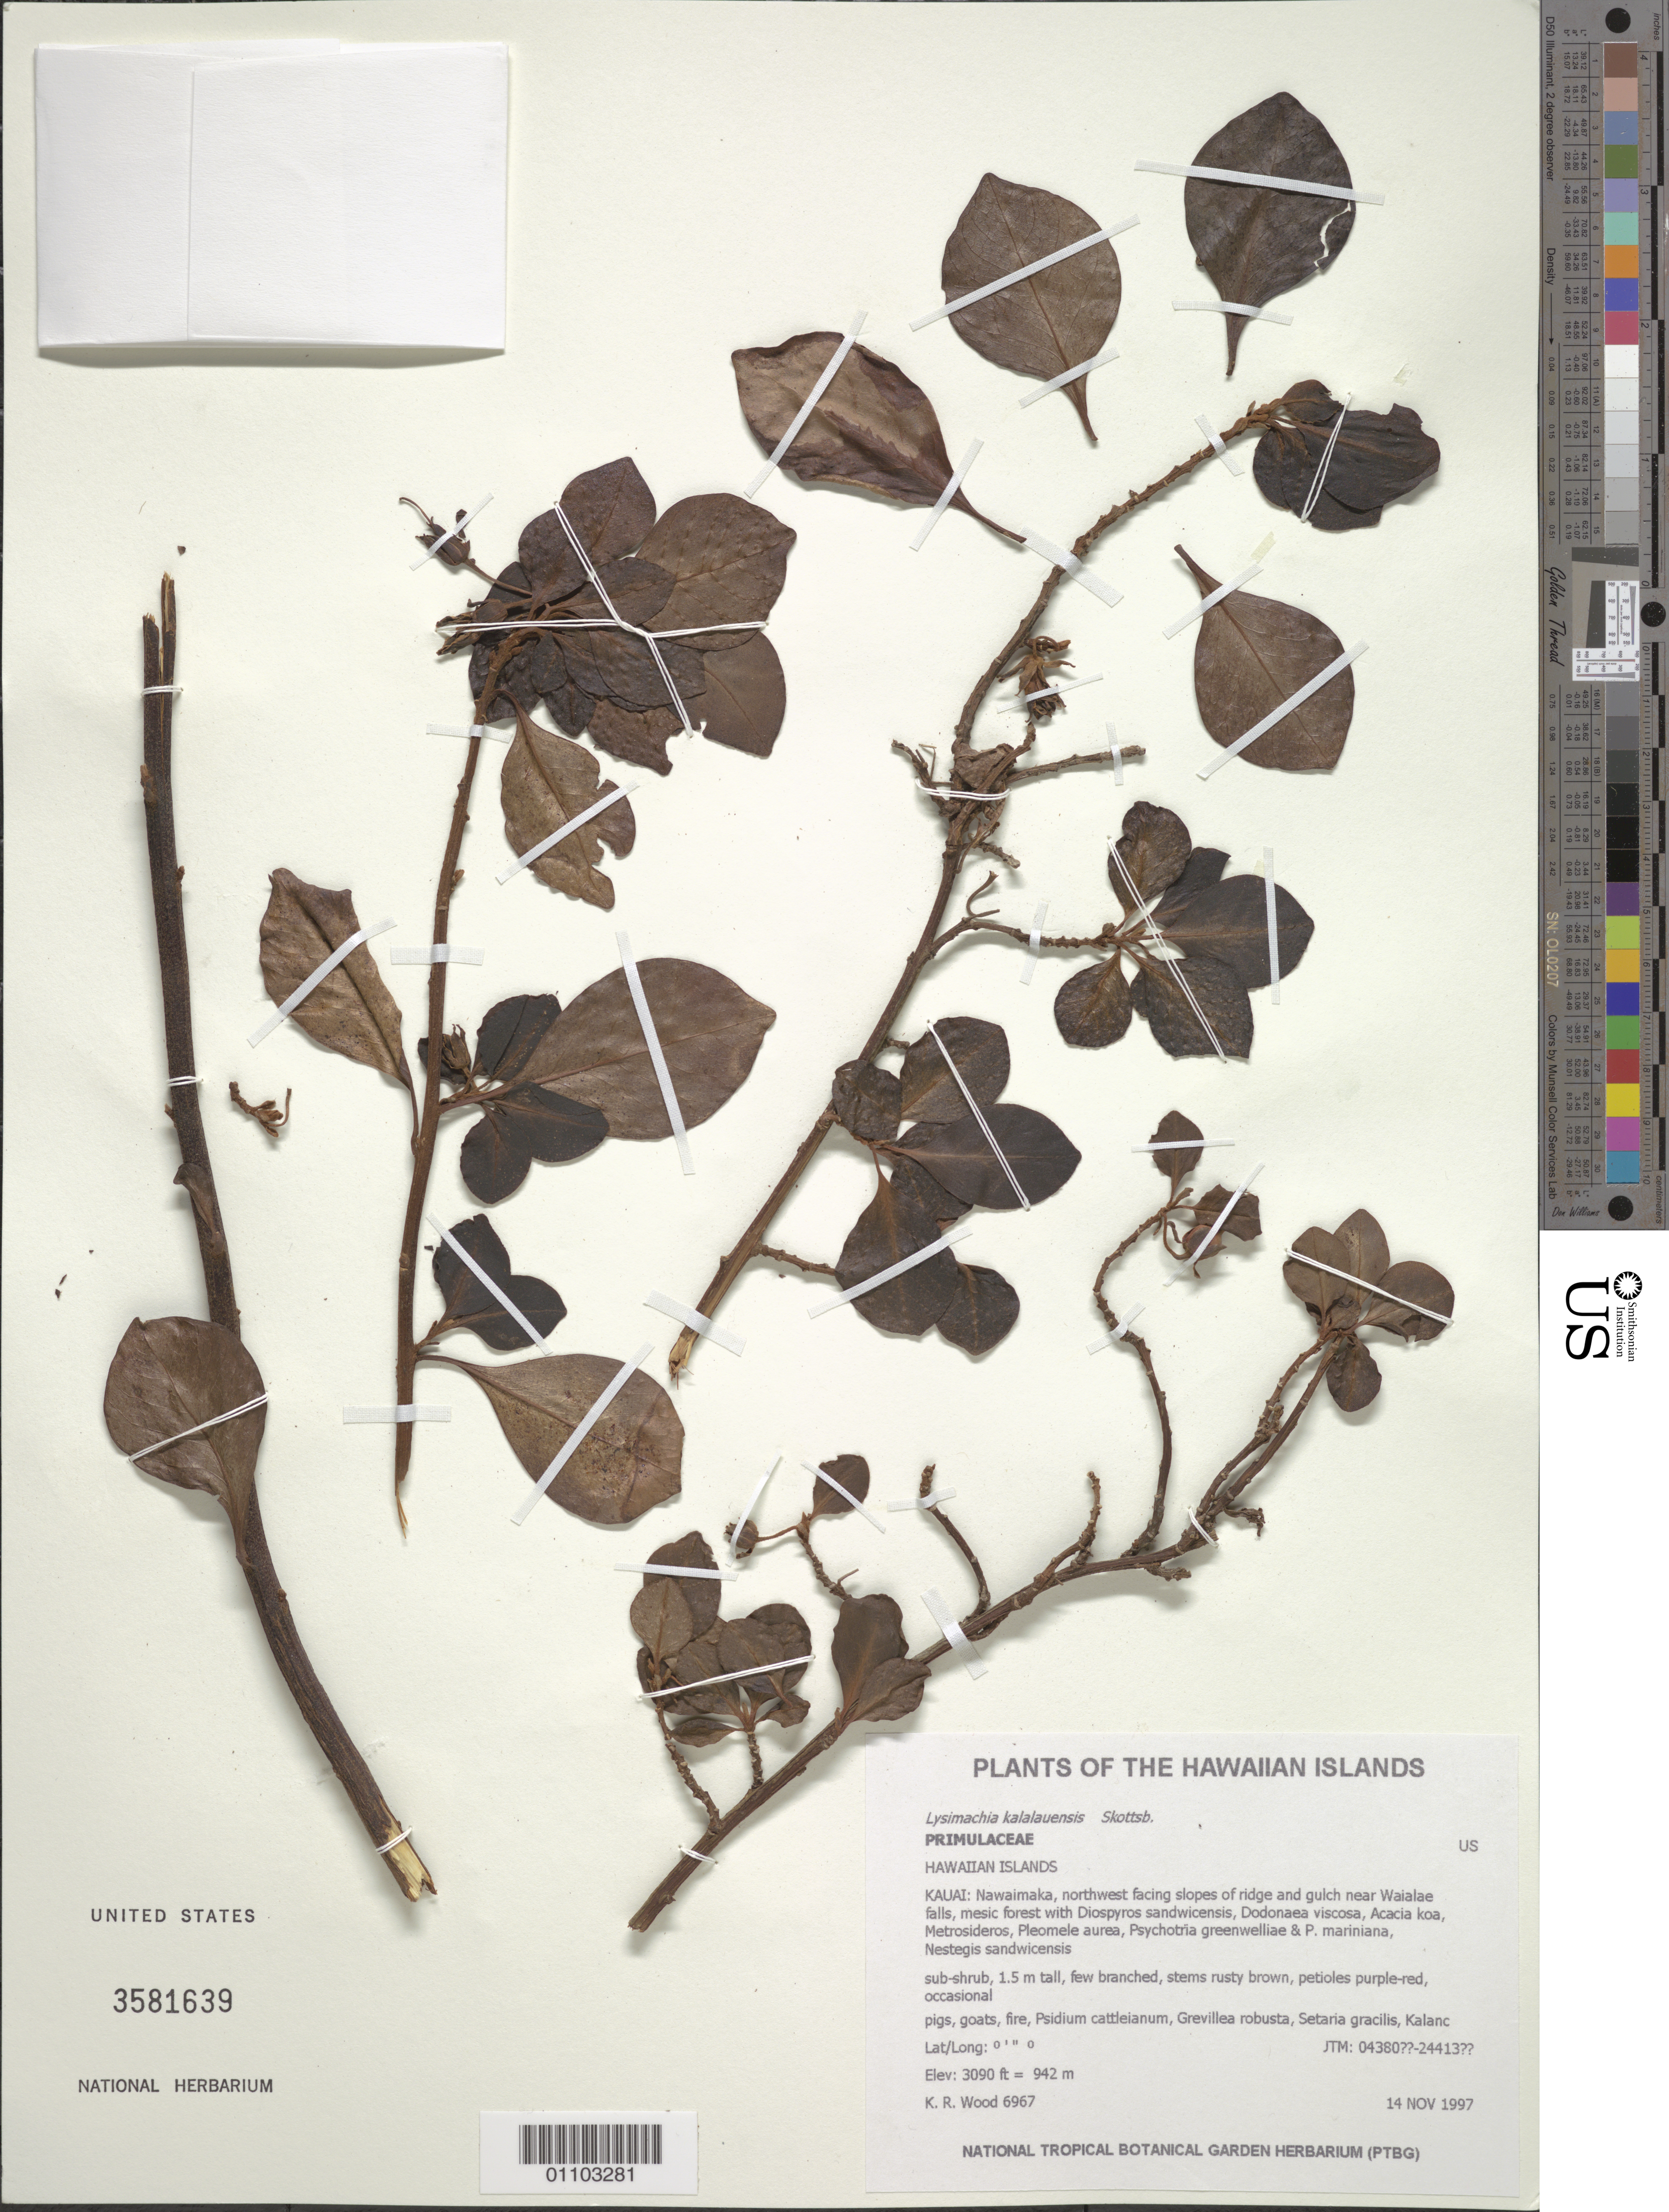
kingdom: Plantae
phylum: Tracheophyta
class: Magnoliopsida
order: Ericales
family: Primulaceae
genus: Lysimachia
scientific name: Lysimachia kahiliensis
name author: H. St. John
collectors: K. R. Wood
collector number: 6967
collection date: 1997-11-14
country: United States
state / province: Hawaii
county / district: Kaui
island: Kaua'i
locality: Nawaimaka, northwest facing slopes of ridge and gulch near Waialae falls.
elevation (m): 942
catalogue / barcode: US 3581639